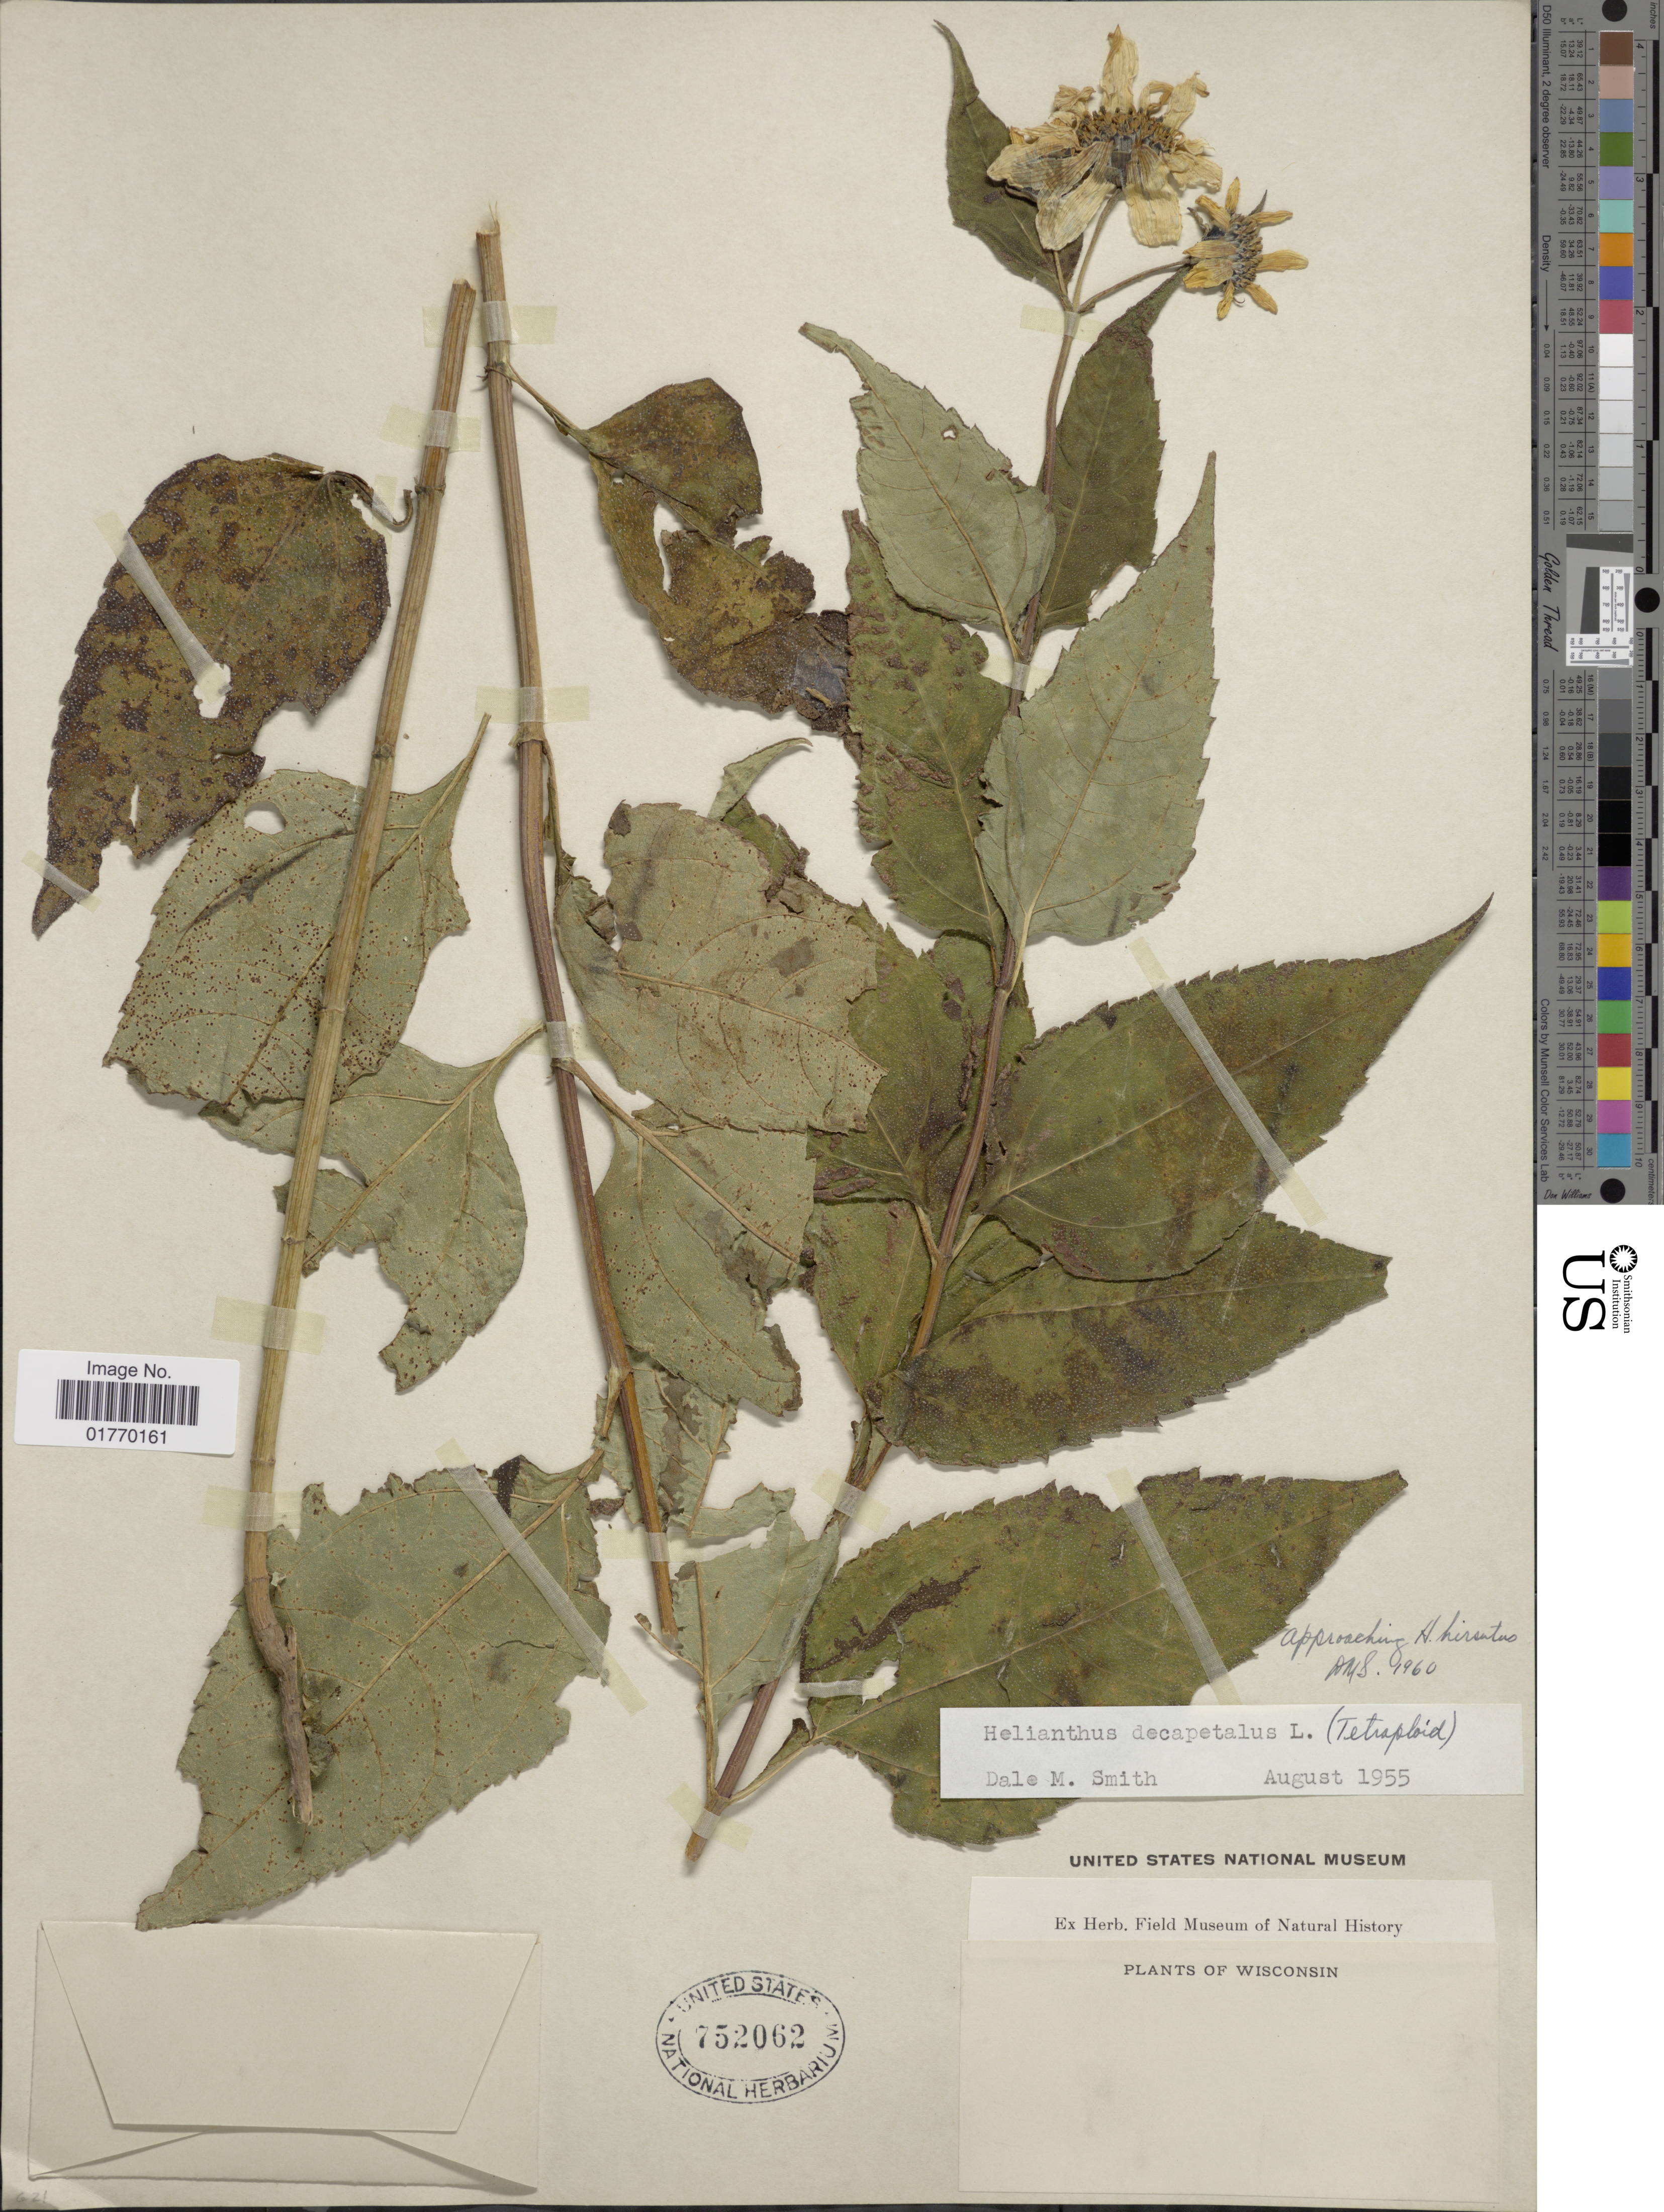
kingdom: Plantae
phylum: Tracheophyta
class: Magnoliopsida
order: Asterales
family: Asteraceae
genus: Helianthus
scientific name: Helianthus decapetalus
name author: L.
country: United States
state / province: Wisconsin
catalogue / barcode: US 752062